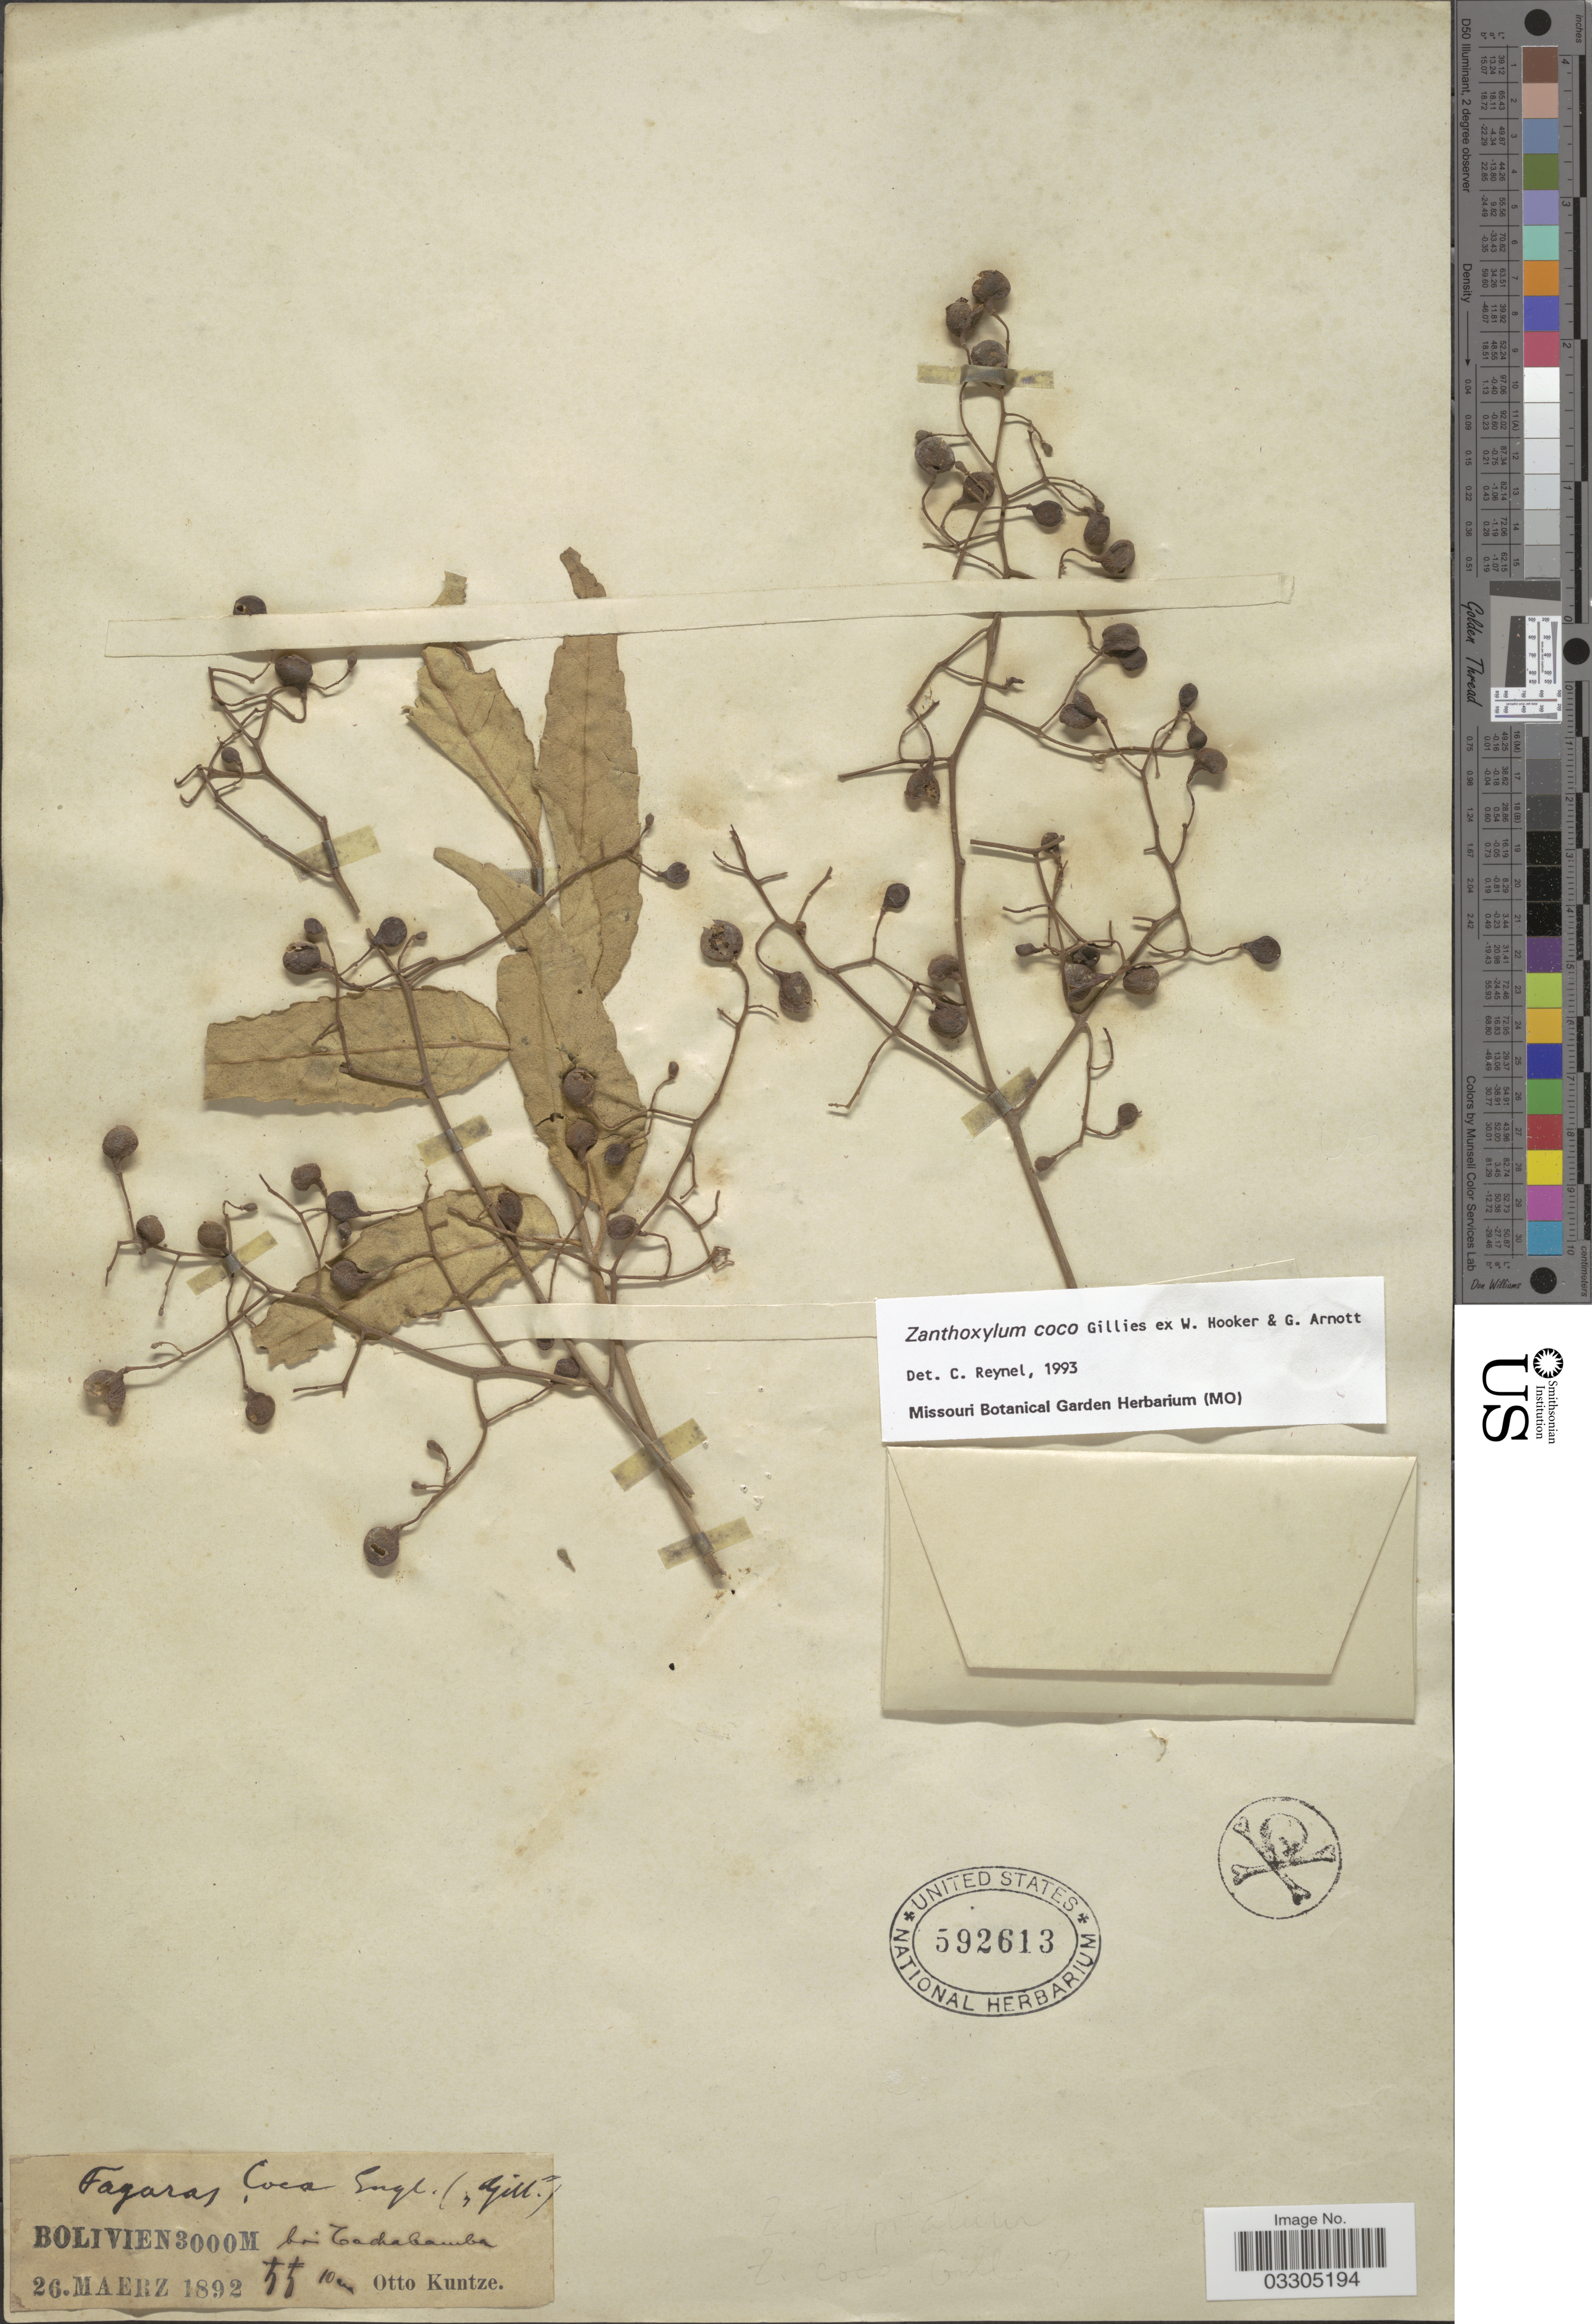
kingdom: Plantae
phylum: Tracheophyta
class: Magnoliopsida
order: Sapindales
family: Rutaceae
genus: Zanthoxylum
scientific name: Zanthoxylum coco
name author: Hook. & Arn.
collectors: C.E.O. Kuntze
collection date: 1892-03-26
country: Bolivia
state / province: Cochabamba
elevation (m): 3000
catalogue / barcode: US 592613